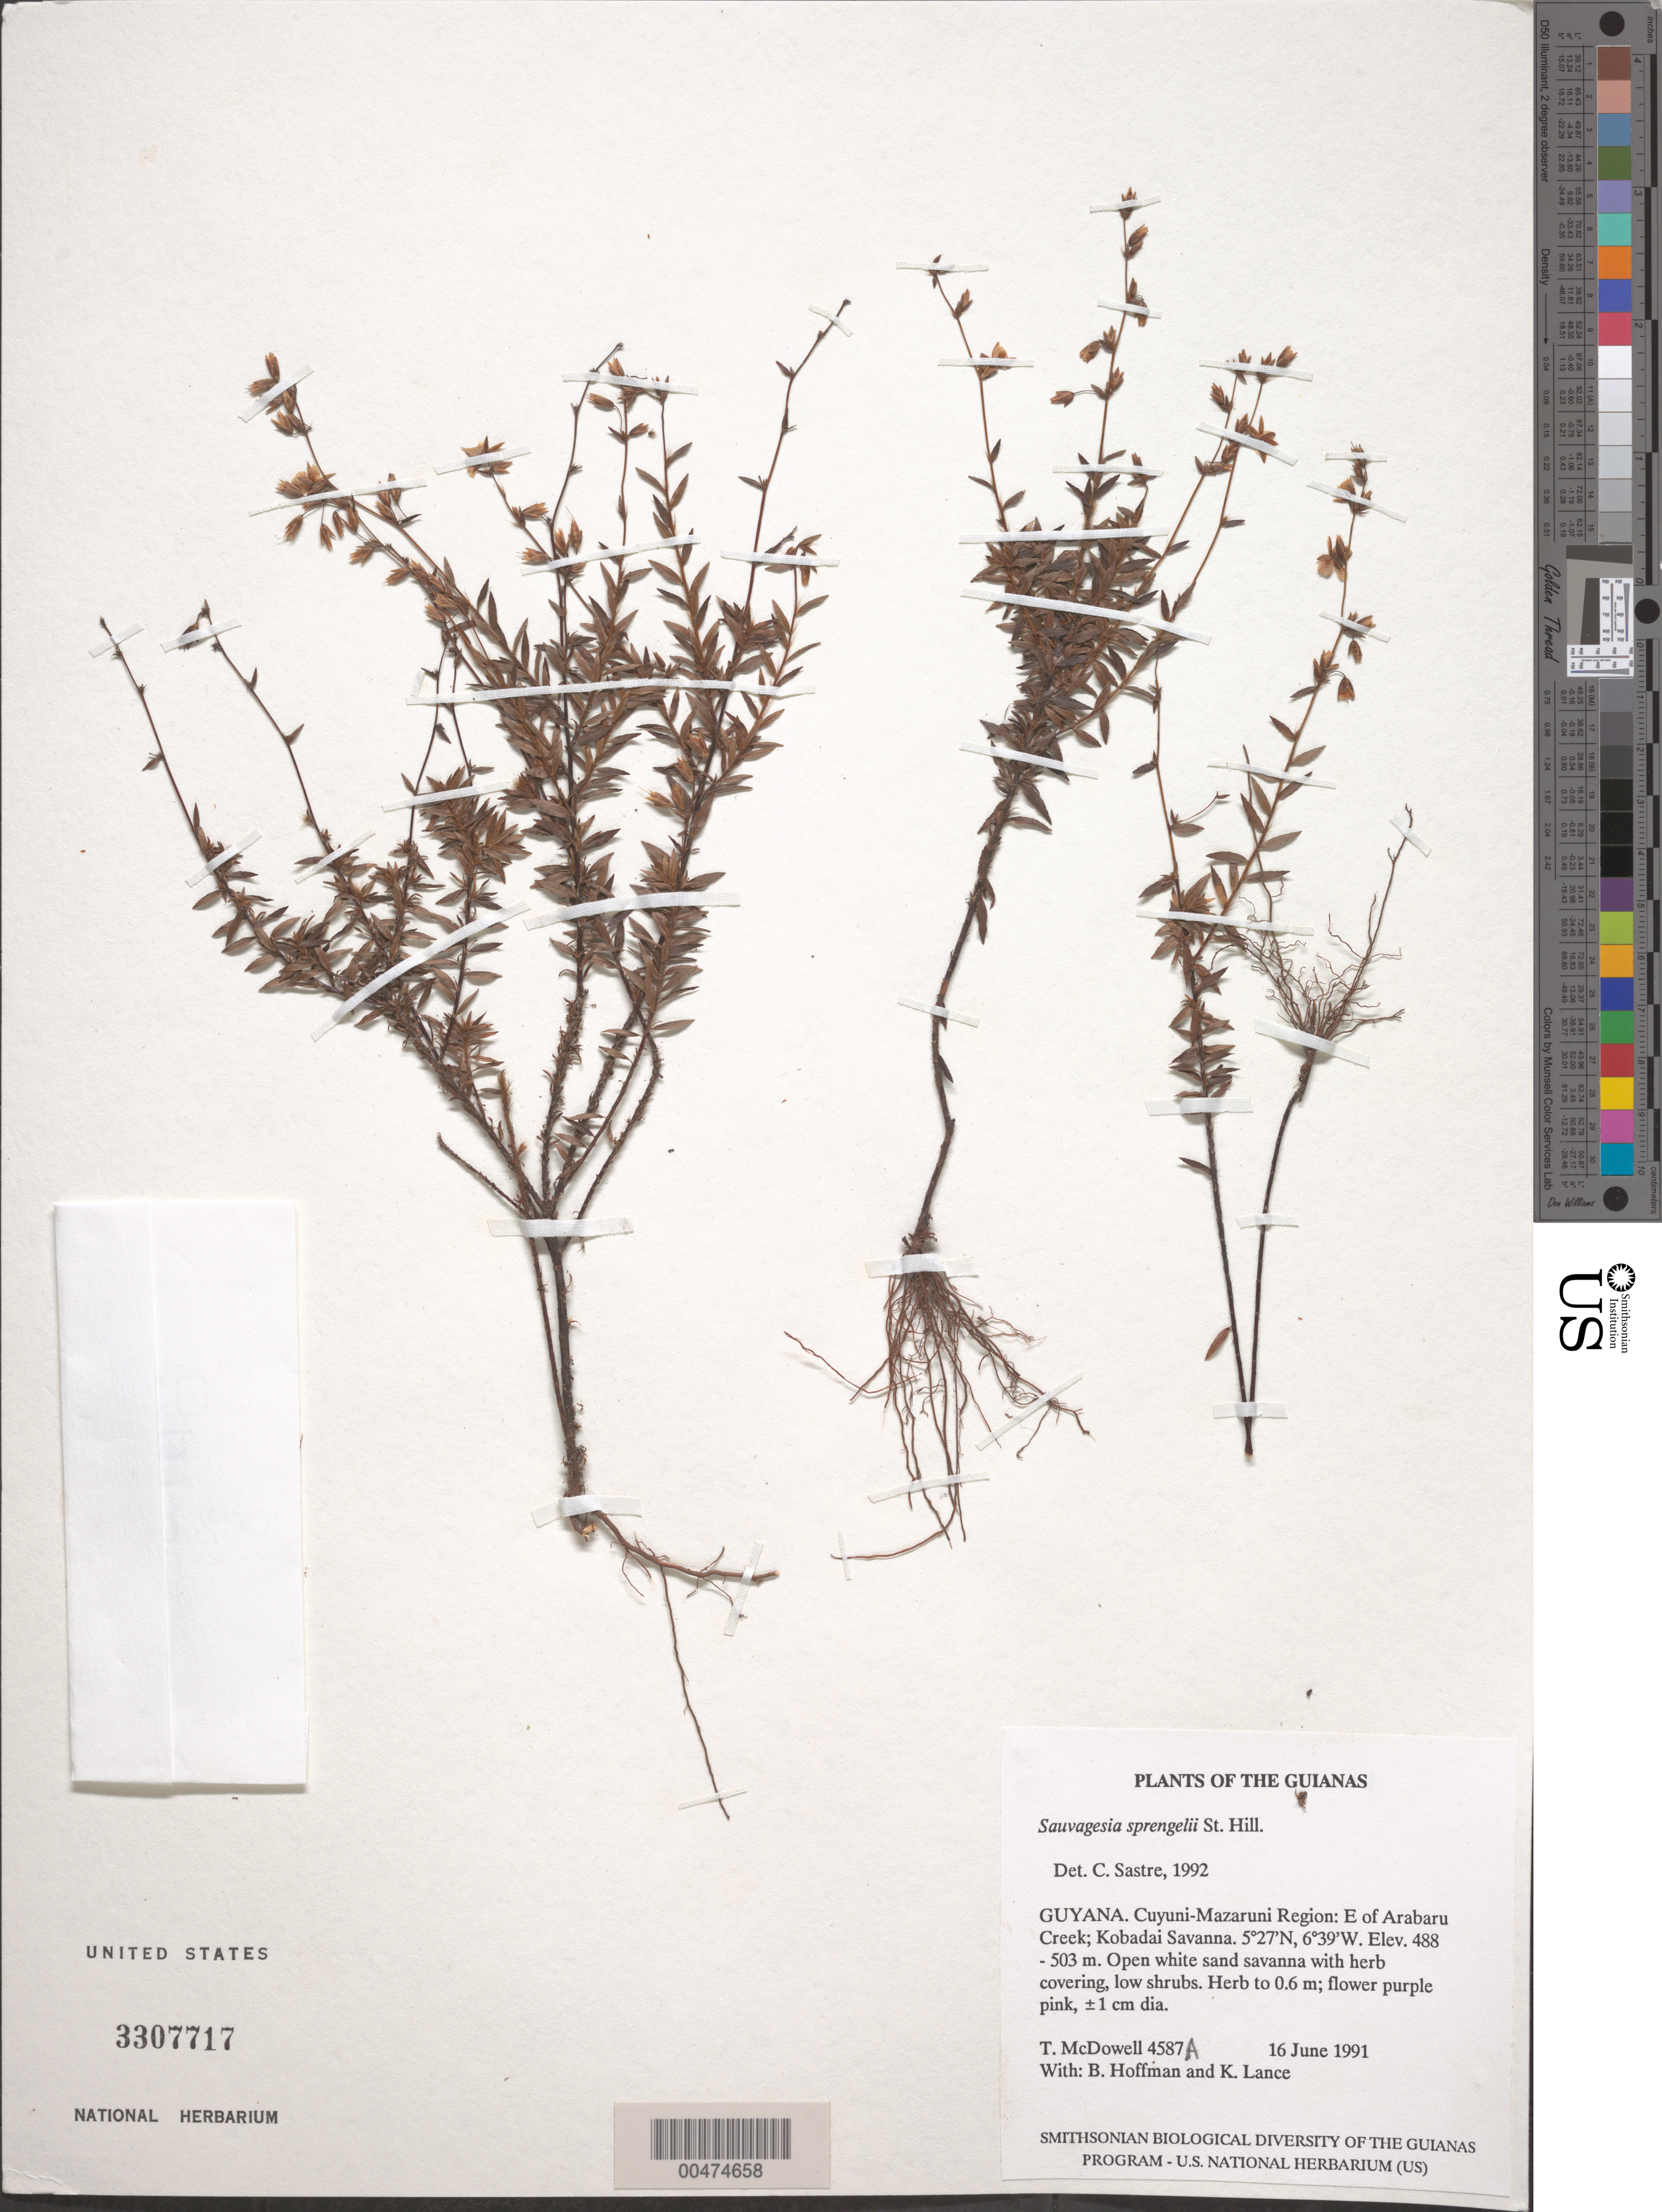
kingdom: Plantae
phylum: Tracheophyta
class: Magnoliopsida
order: Malpighiales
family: Ochnaceae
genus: Sauvagesia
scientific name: Sauvagesia sprengelii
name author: A. St.-Hil.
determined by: Sastre, C. H. L.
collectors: T. McDowell, B. Hoffman & K. Lance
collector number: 4587 a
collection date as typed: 16 June 1991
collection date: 1991-06-16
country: Guyana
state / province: Cuyuni-Mazaruni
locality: E of Arabaru Creek; Kobadai Savanna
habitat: Open white sand savanna with herb covering, low shrubs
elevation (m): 488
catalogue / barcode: US 3307717